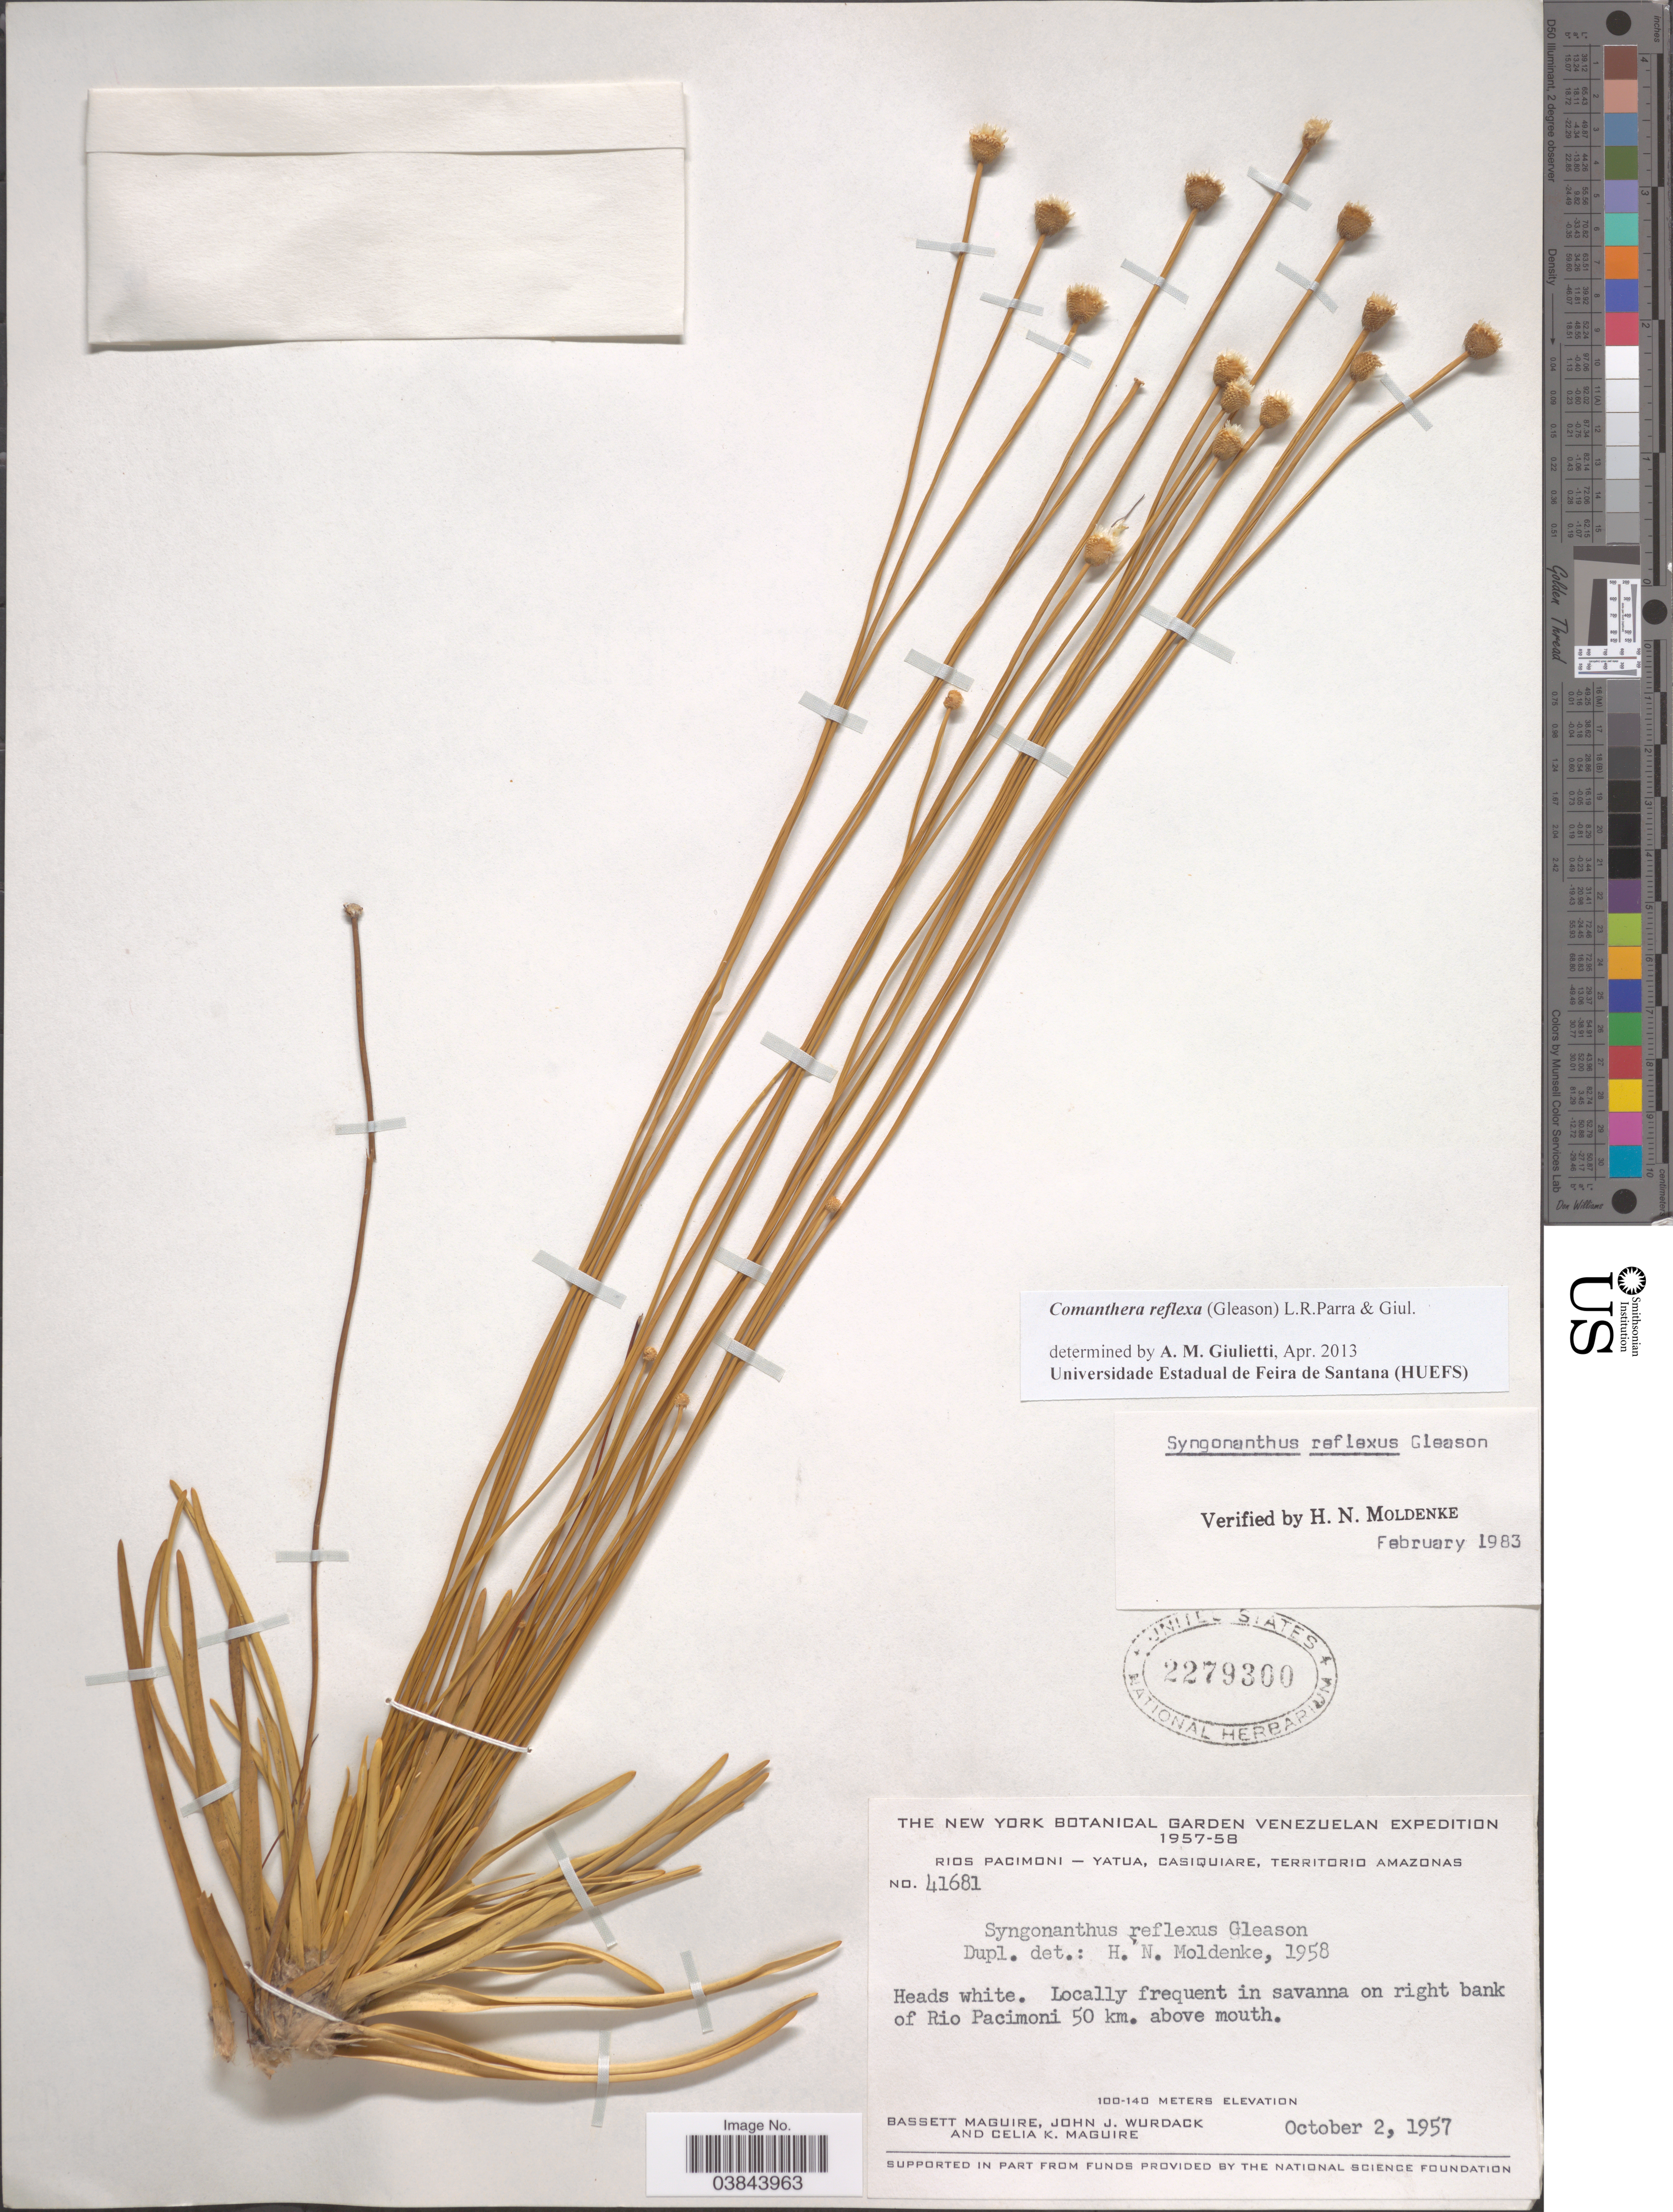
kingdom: Plantae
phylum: Tracheophyta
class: Liliopsida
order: Poales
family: Eriocaulaceae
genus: Comanthera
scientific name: Comanthera reflexa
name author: (Gleason) L.R. Parra & Giul.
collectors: B. Maguire, J. J. Wurdack & C. K. Maguire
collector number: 41681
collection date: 1957-10-02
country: Venezuela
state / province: Amazonas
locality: Rios Pacimoni - Yatua, Casiquiare, Territorio Amazonas. In savanna on right bank of Rio Pacimoni 50 km. above mouth.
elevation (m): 100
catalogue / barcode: US 2279300